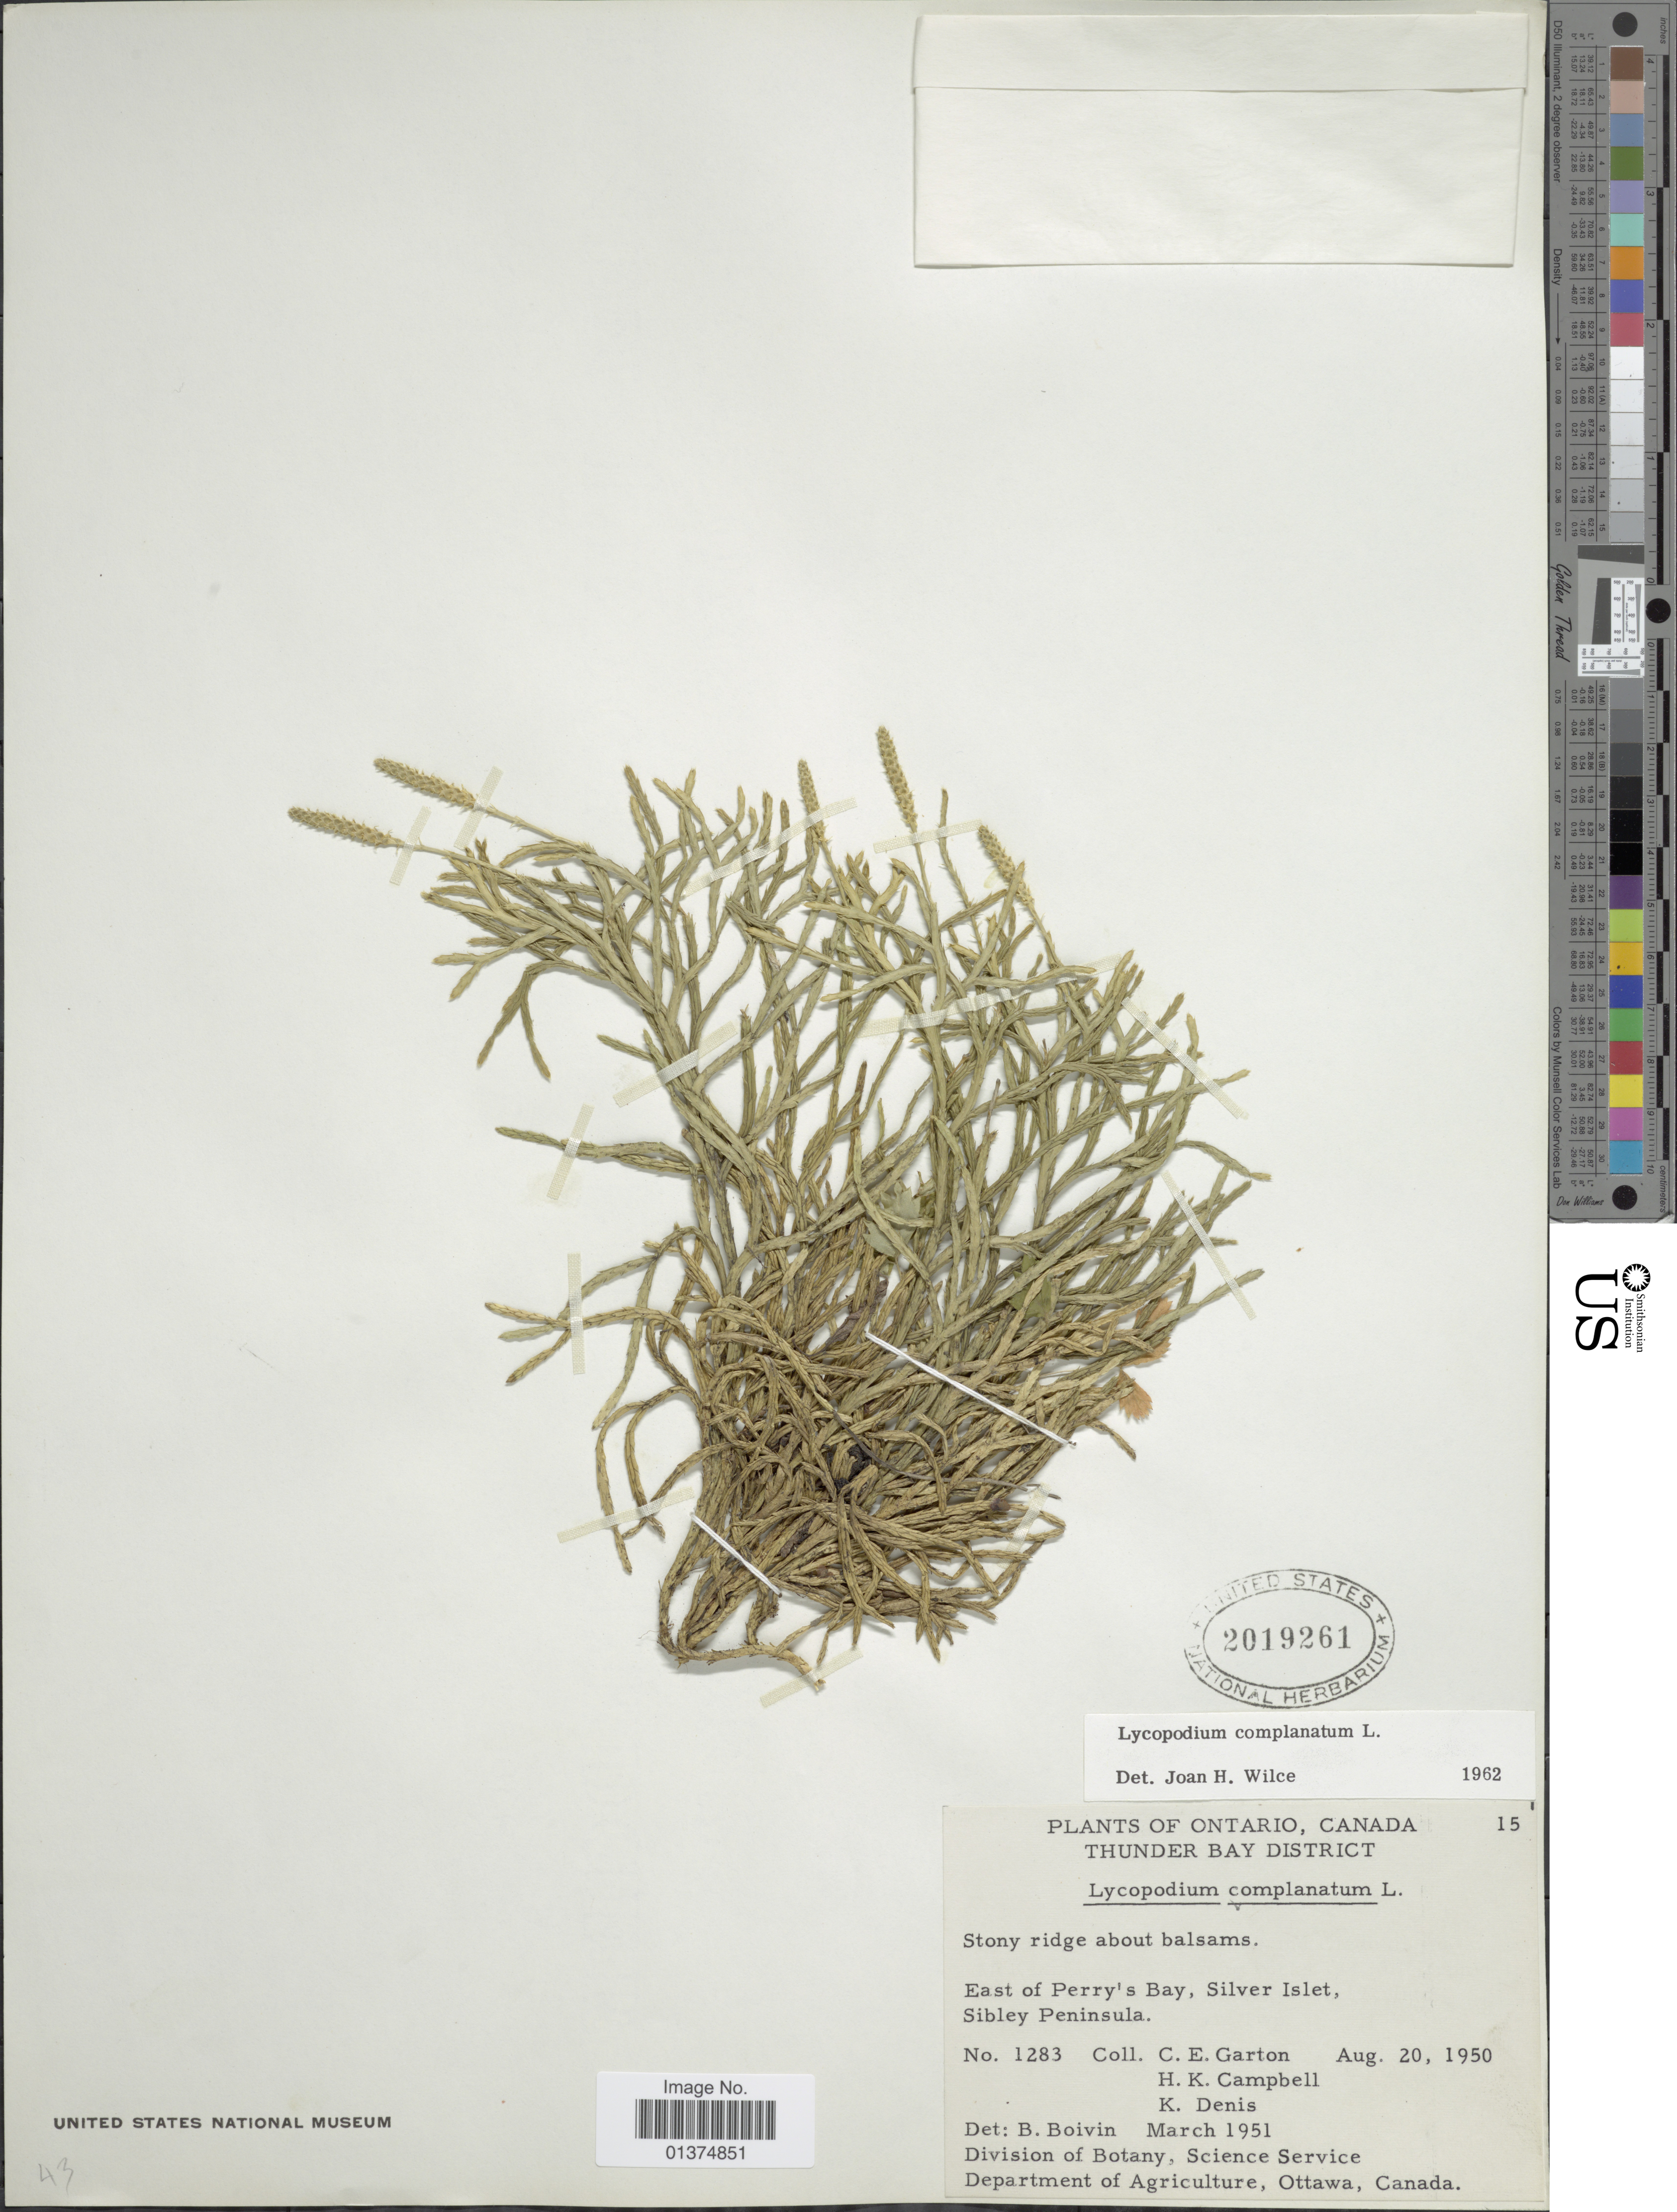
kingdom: Plantae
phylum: Tracheophyta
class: Lycopodiopsida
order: Lycopodiales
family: Lycopodiaceae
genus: Diphasiastrum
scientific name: Diphasiastrum complanatum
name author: (L.) Holub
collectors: C. E. Garton, H. K. Campbell & K. Denis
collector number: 1283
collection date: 1950-09-20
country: Canada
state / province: Ontario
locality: Thunder bay District, East of Perry's Bay, Silver Islet, Sibley Peninsula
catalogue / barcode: US 2019261